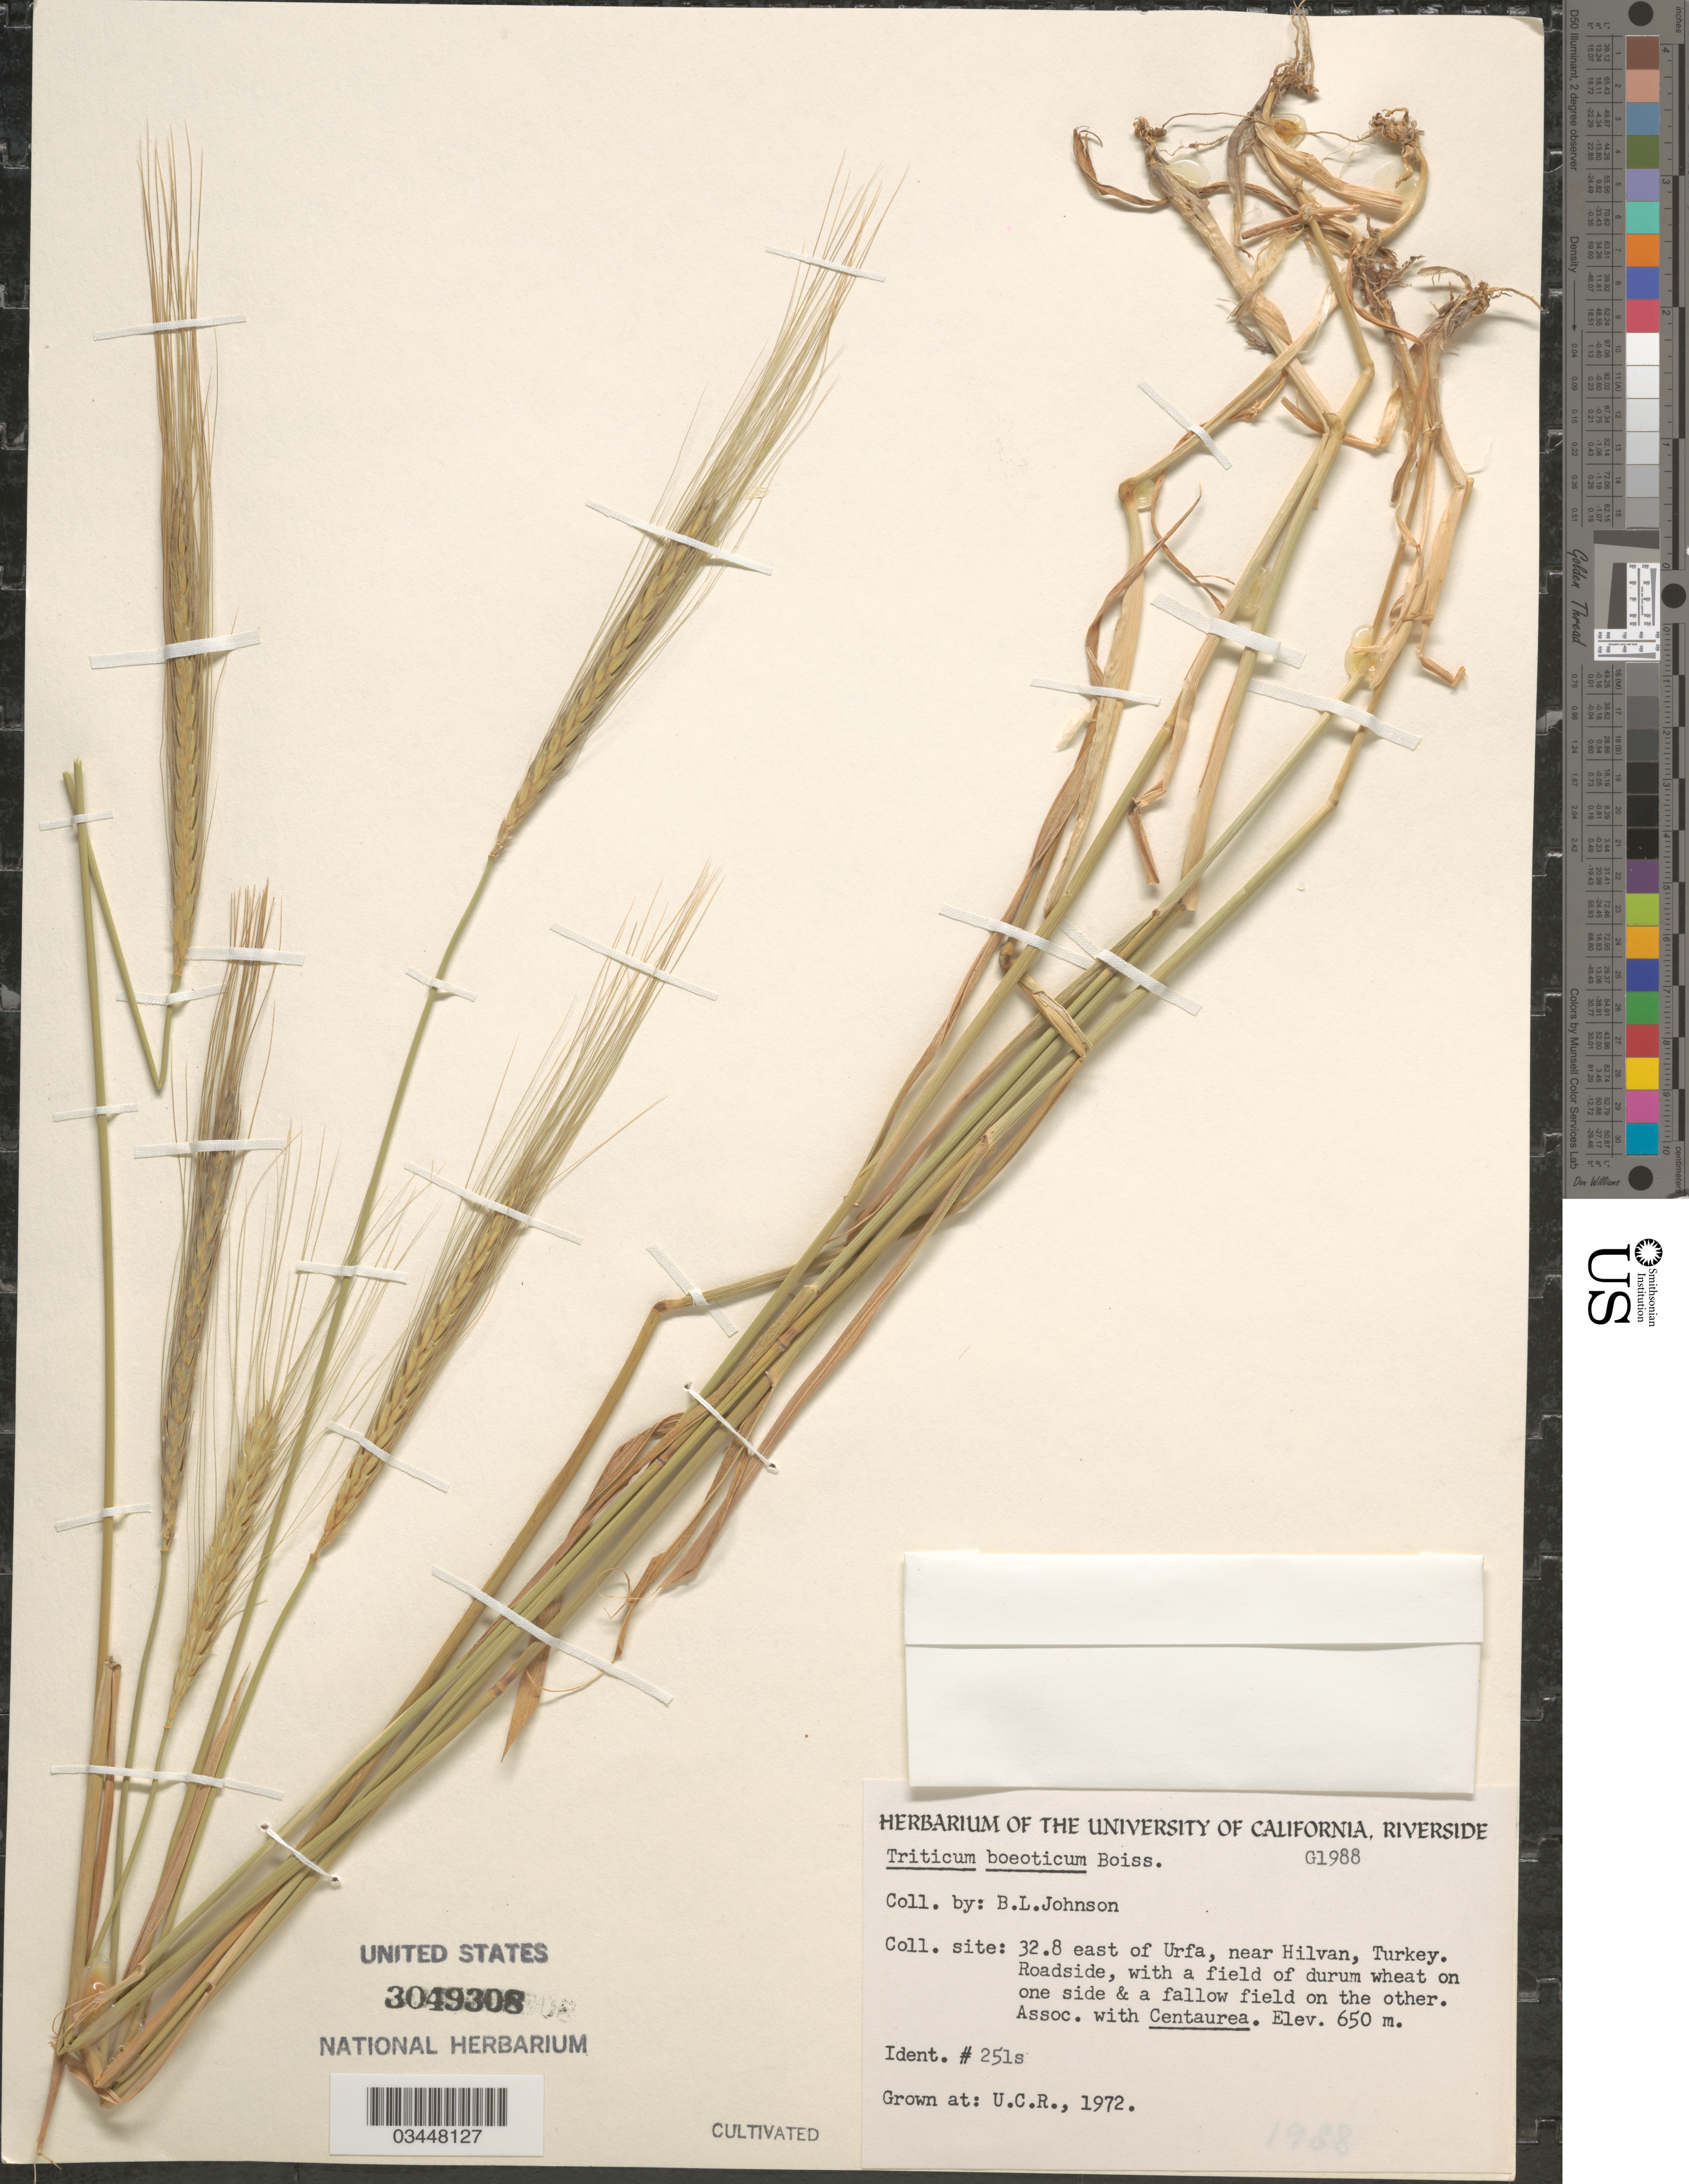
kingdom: Plantae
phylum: Tracheophyta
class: Liliopsida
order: Poales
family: Poaceae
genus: Triticum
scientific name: Triticum boeoticum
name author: Boiss.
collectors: ex herb. Univ. of California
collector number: G1988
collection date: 1972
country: United States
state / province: California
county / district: Riverside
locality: U.C.R.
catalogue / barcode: US 3049308